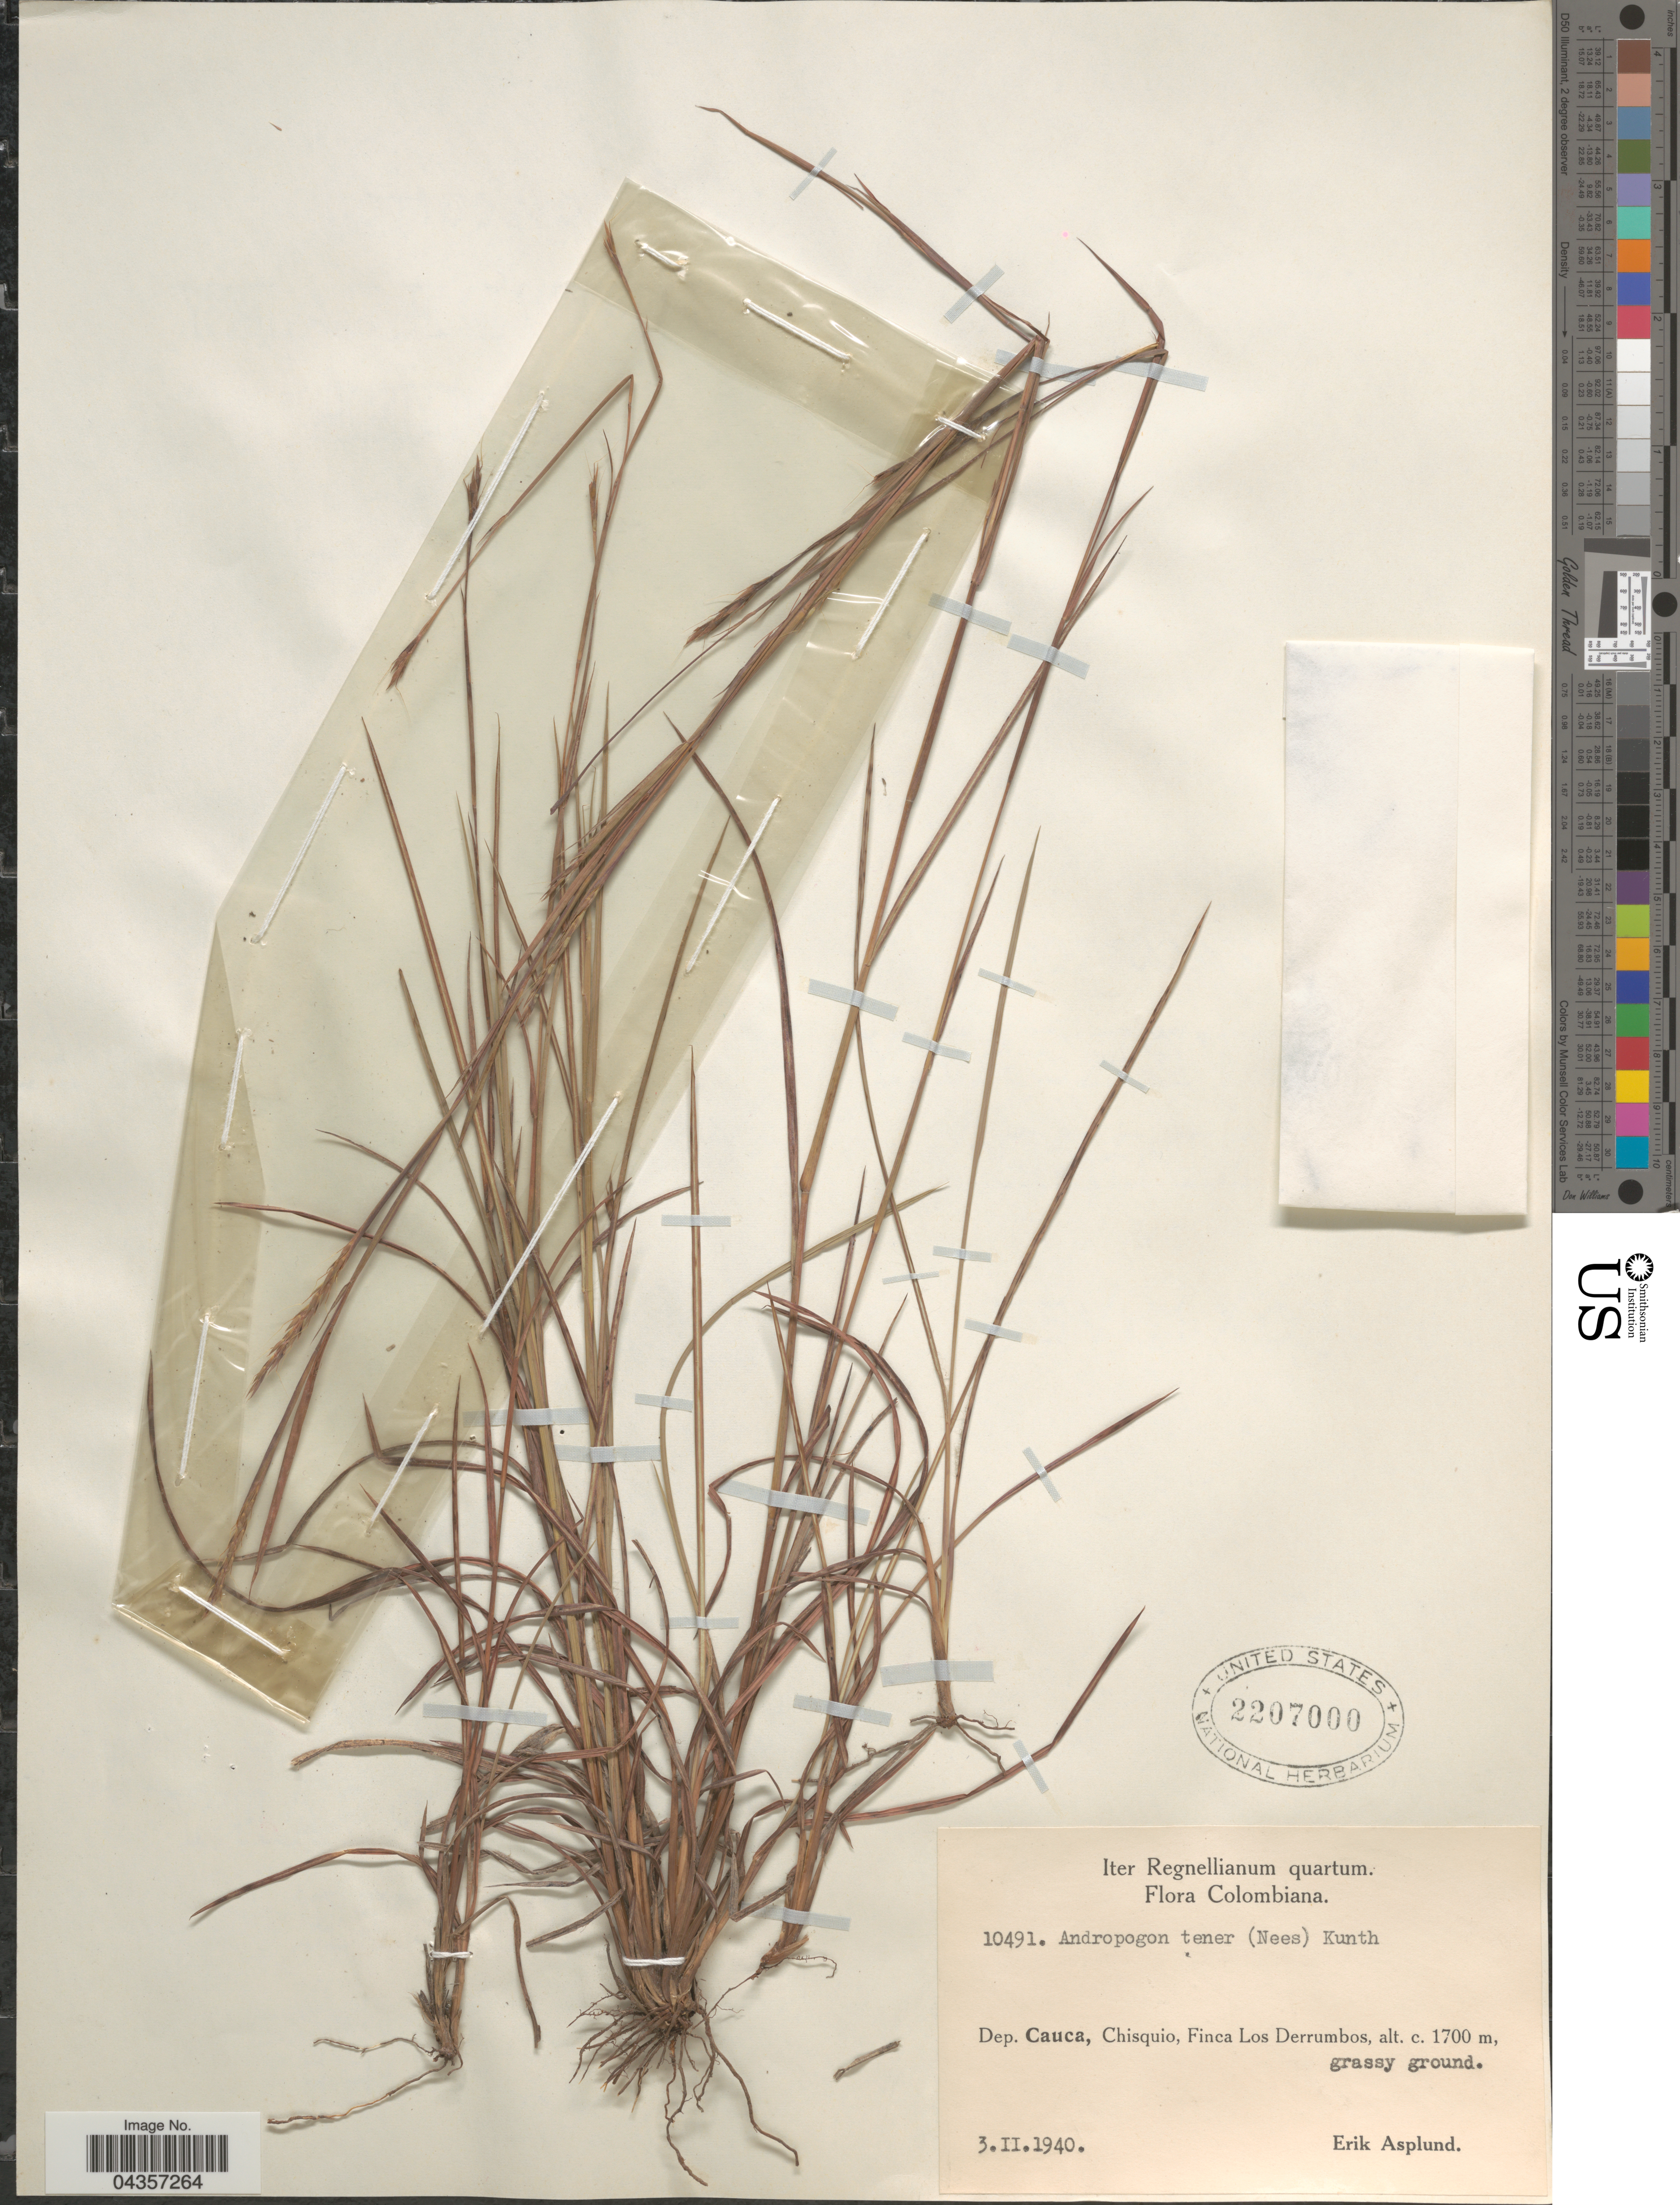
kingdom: Plantae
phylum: Tracheophyta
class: Liliopsida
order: Poales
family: Poaceae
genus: Schizachyrium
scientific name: Schizachyrium tenerum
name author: Nees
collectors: E. Asplund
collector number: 10491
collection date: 1940-02-03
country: Colombia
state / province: Cauca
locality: Iter Regnellianum quartum. Dep. Cauca, Chisquio, Finca Los Derrumbos.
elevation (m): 1700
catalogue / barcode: US 2207000